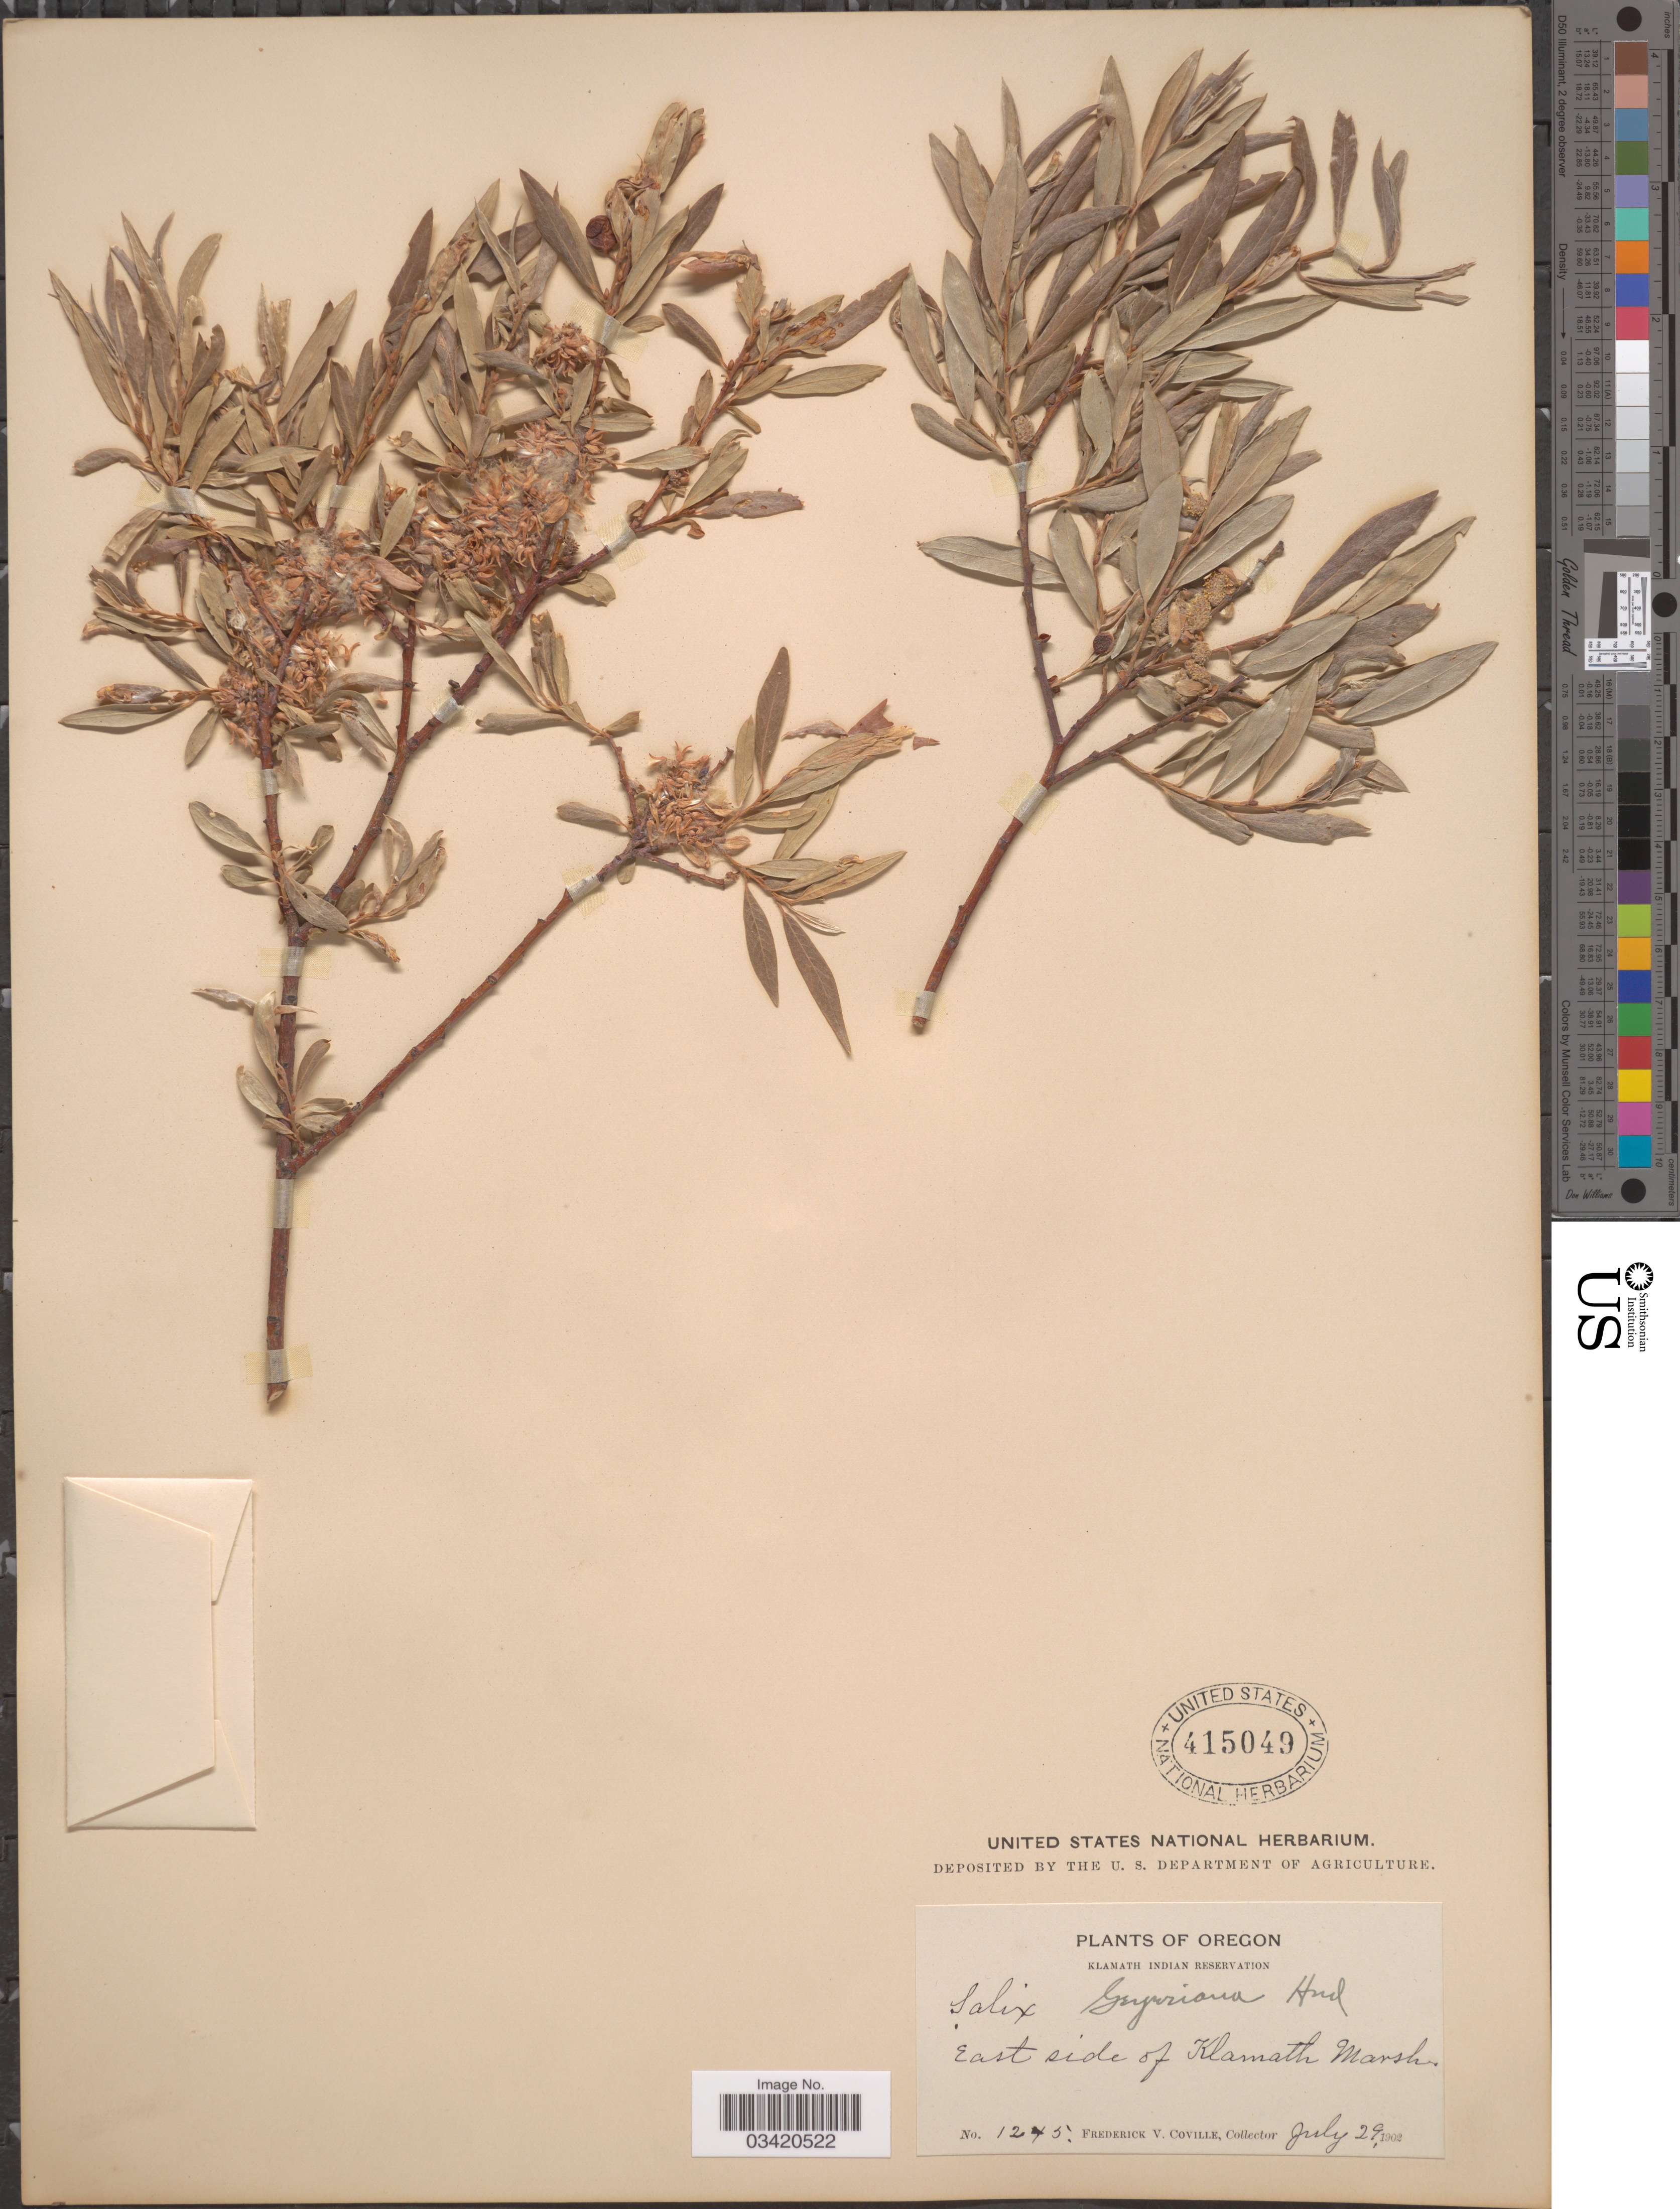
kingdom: Plantae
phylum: Tracheophyta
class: Magnoliopsida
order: Malpighiales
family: Salicaceae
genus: Salix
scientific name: Salix geyeriana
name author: Andersson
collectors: F. V. Coville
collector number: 1245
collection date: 1902-07-29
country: United States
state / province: Oregon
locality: Klamath Indian Reservation. East side of Klamath Marsh.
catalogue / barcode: US 415049